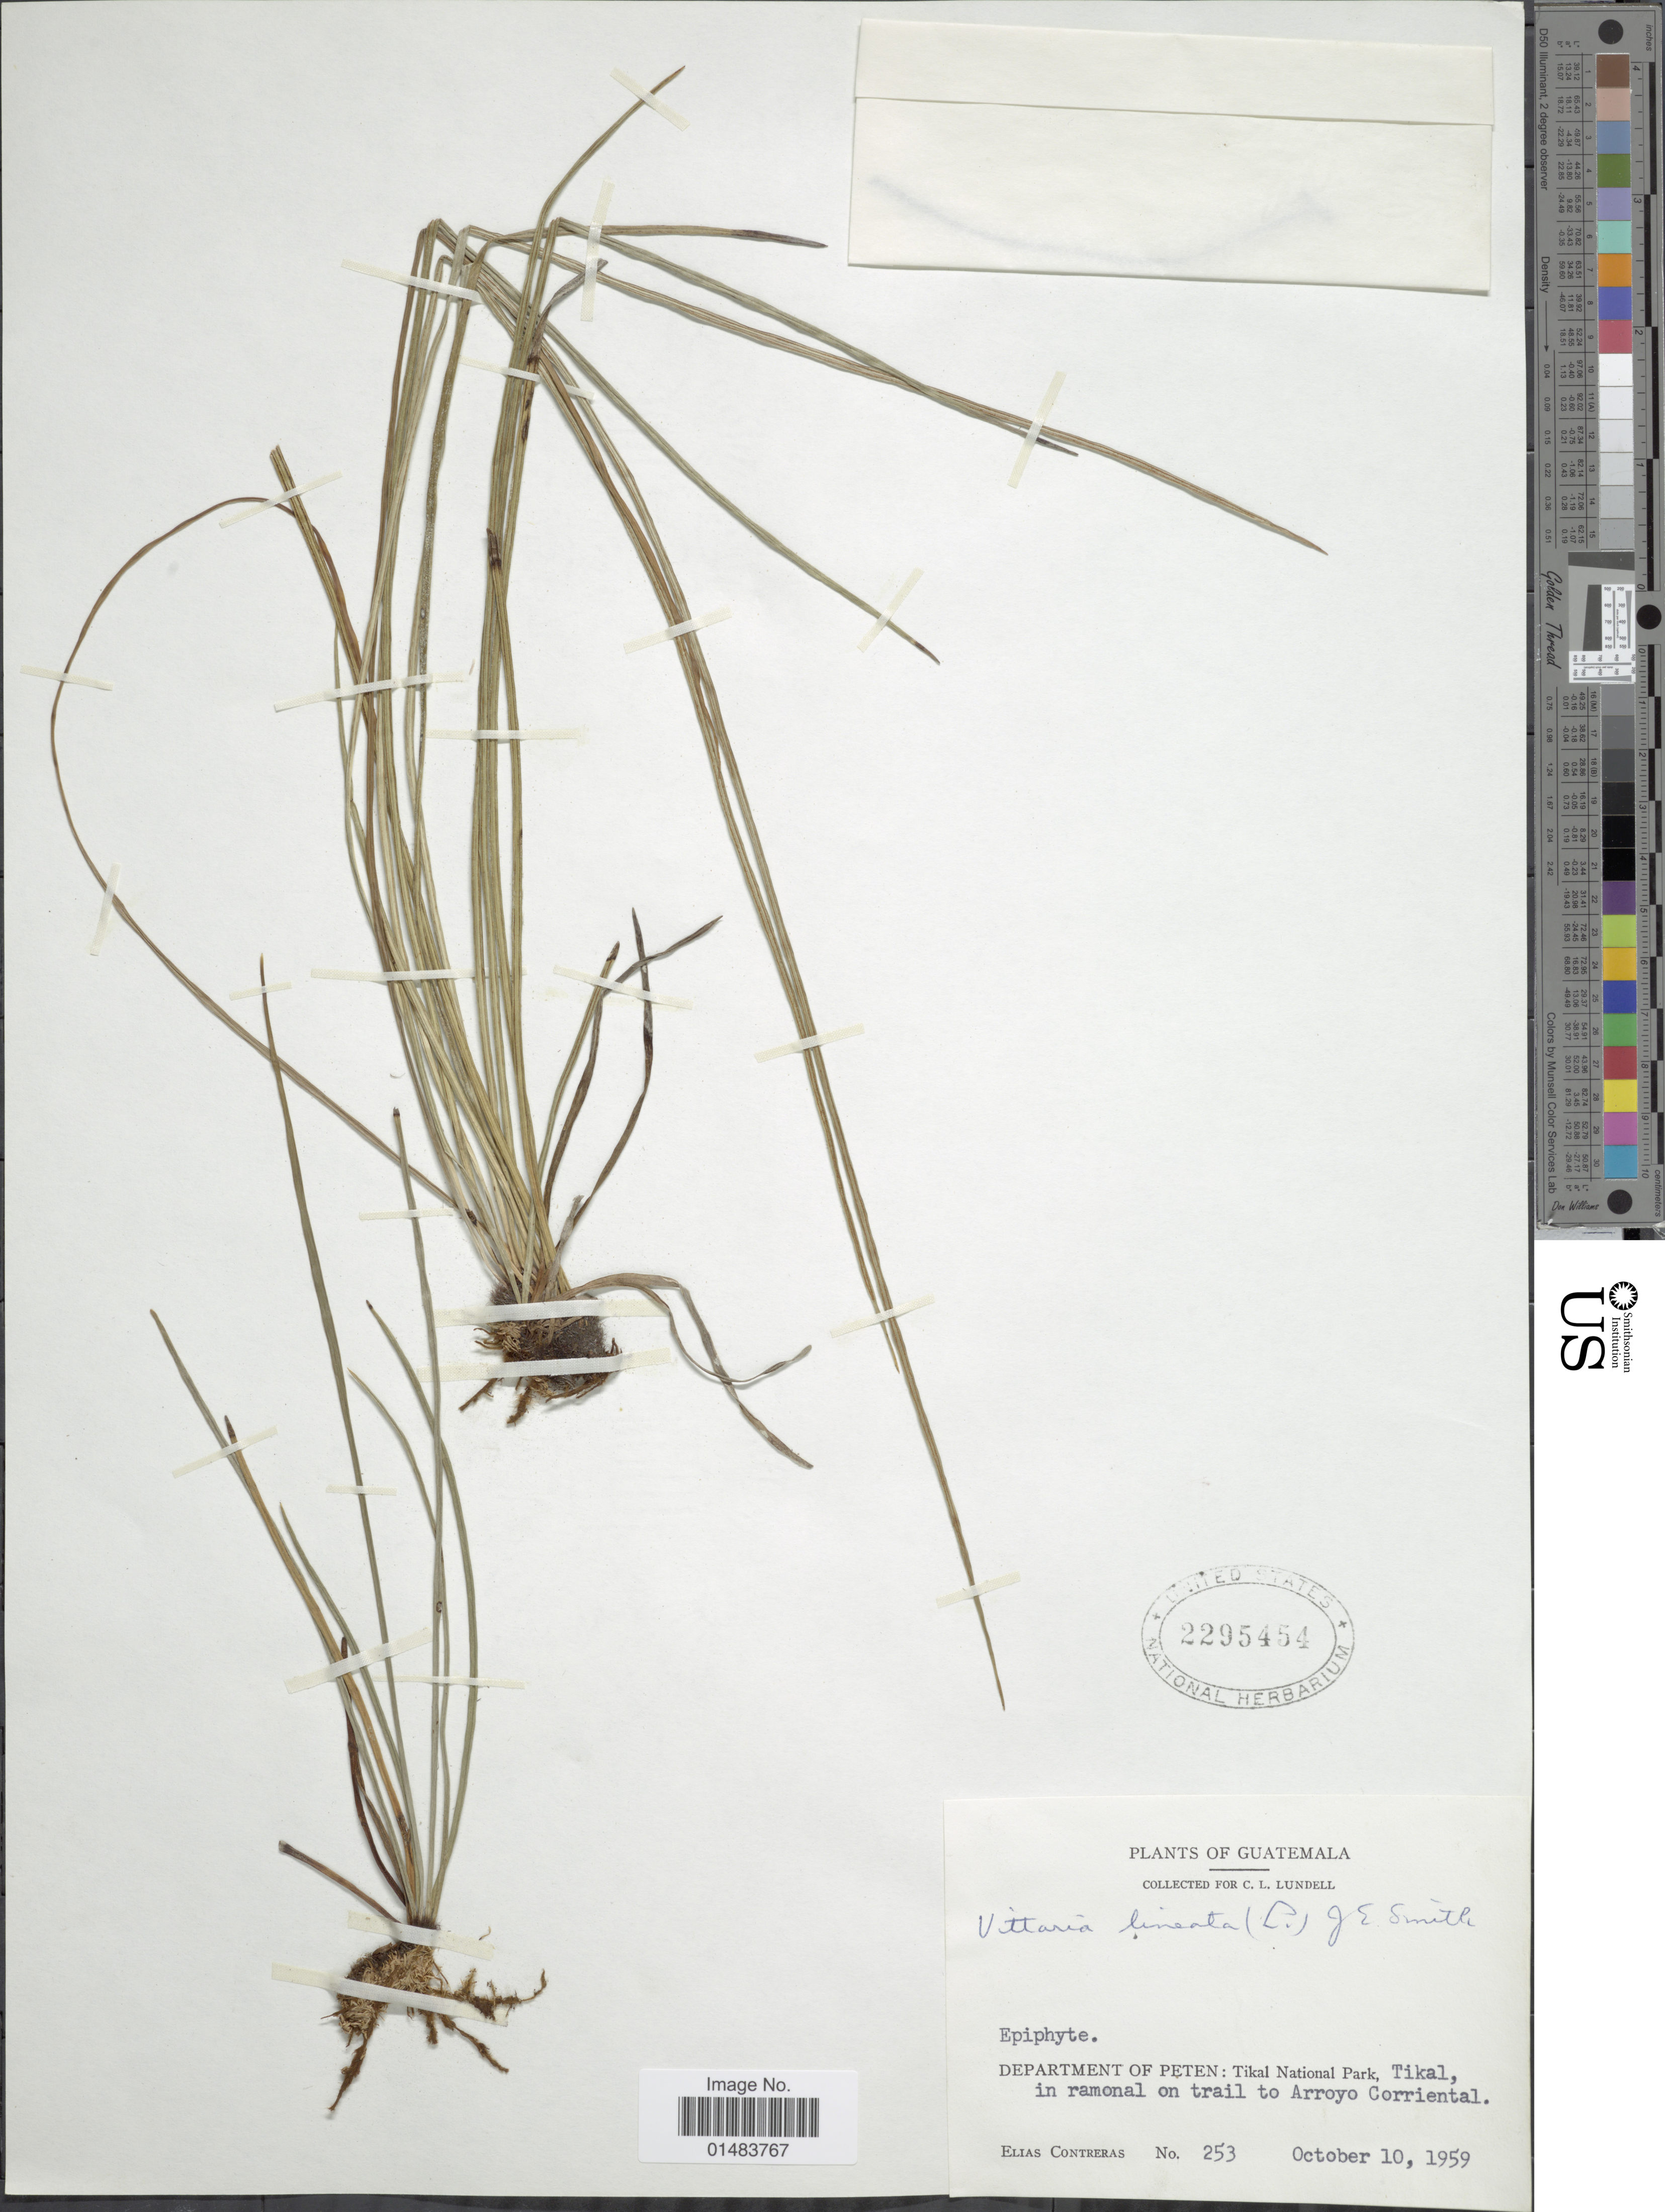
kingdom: Plantae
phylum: Tracheophyta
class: Polypodiopsida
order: Polypodiales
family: Pteridaceae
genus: Vittaria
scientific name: Vittaria lineata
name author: (L.) Sm.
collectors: E. Contreras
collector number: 253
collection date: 1959-10-10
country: Guatemala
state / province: El Petén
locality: Plants of Guatemala, Tikal National Park, Tikal, in ramonal on trail to Arroyo Corriental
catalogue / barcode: US 2295454